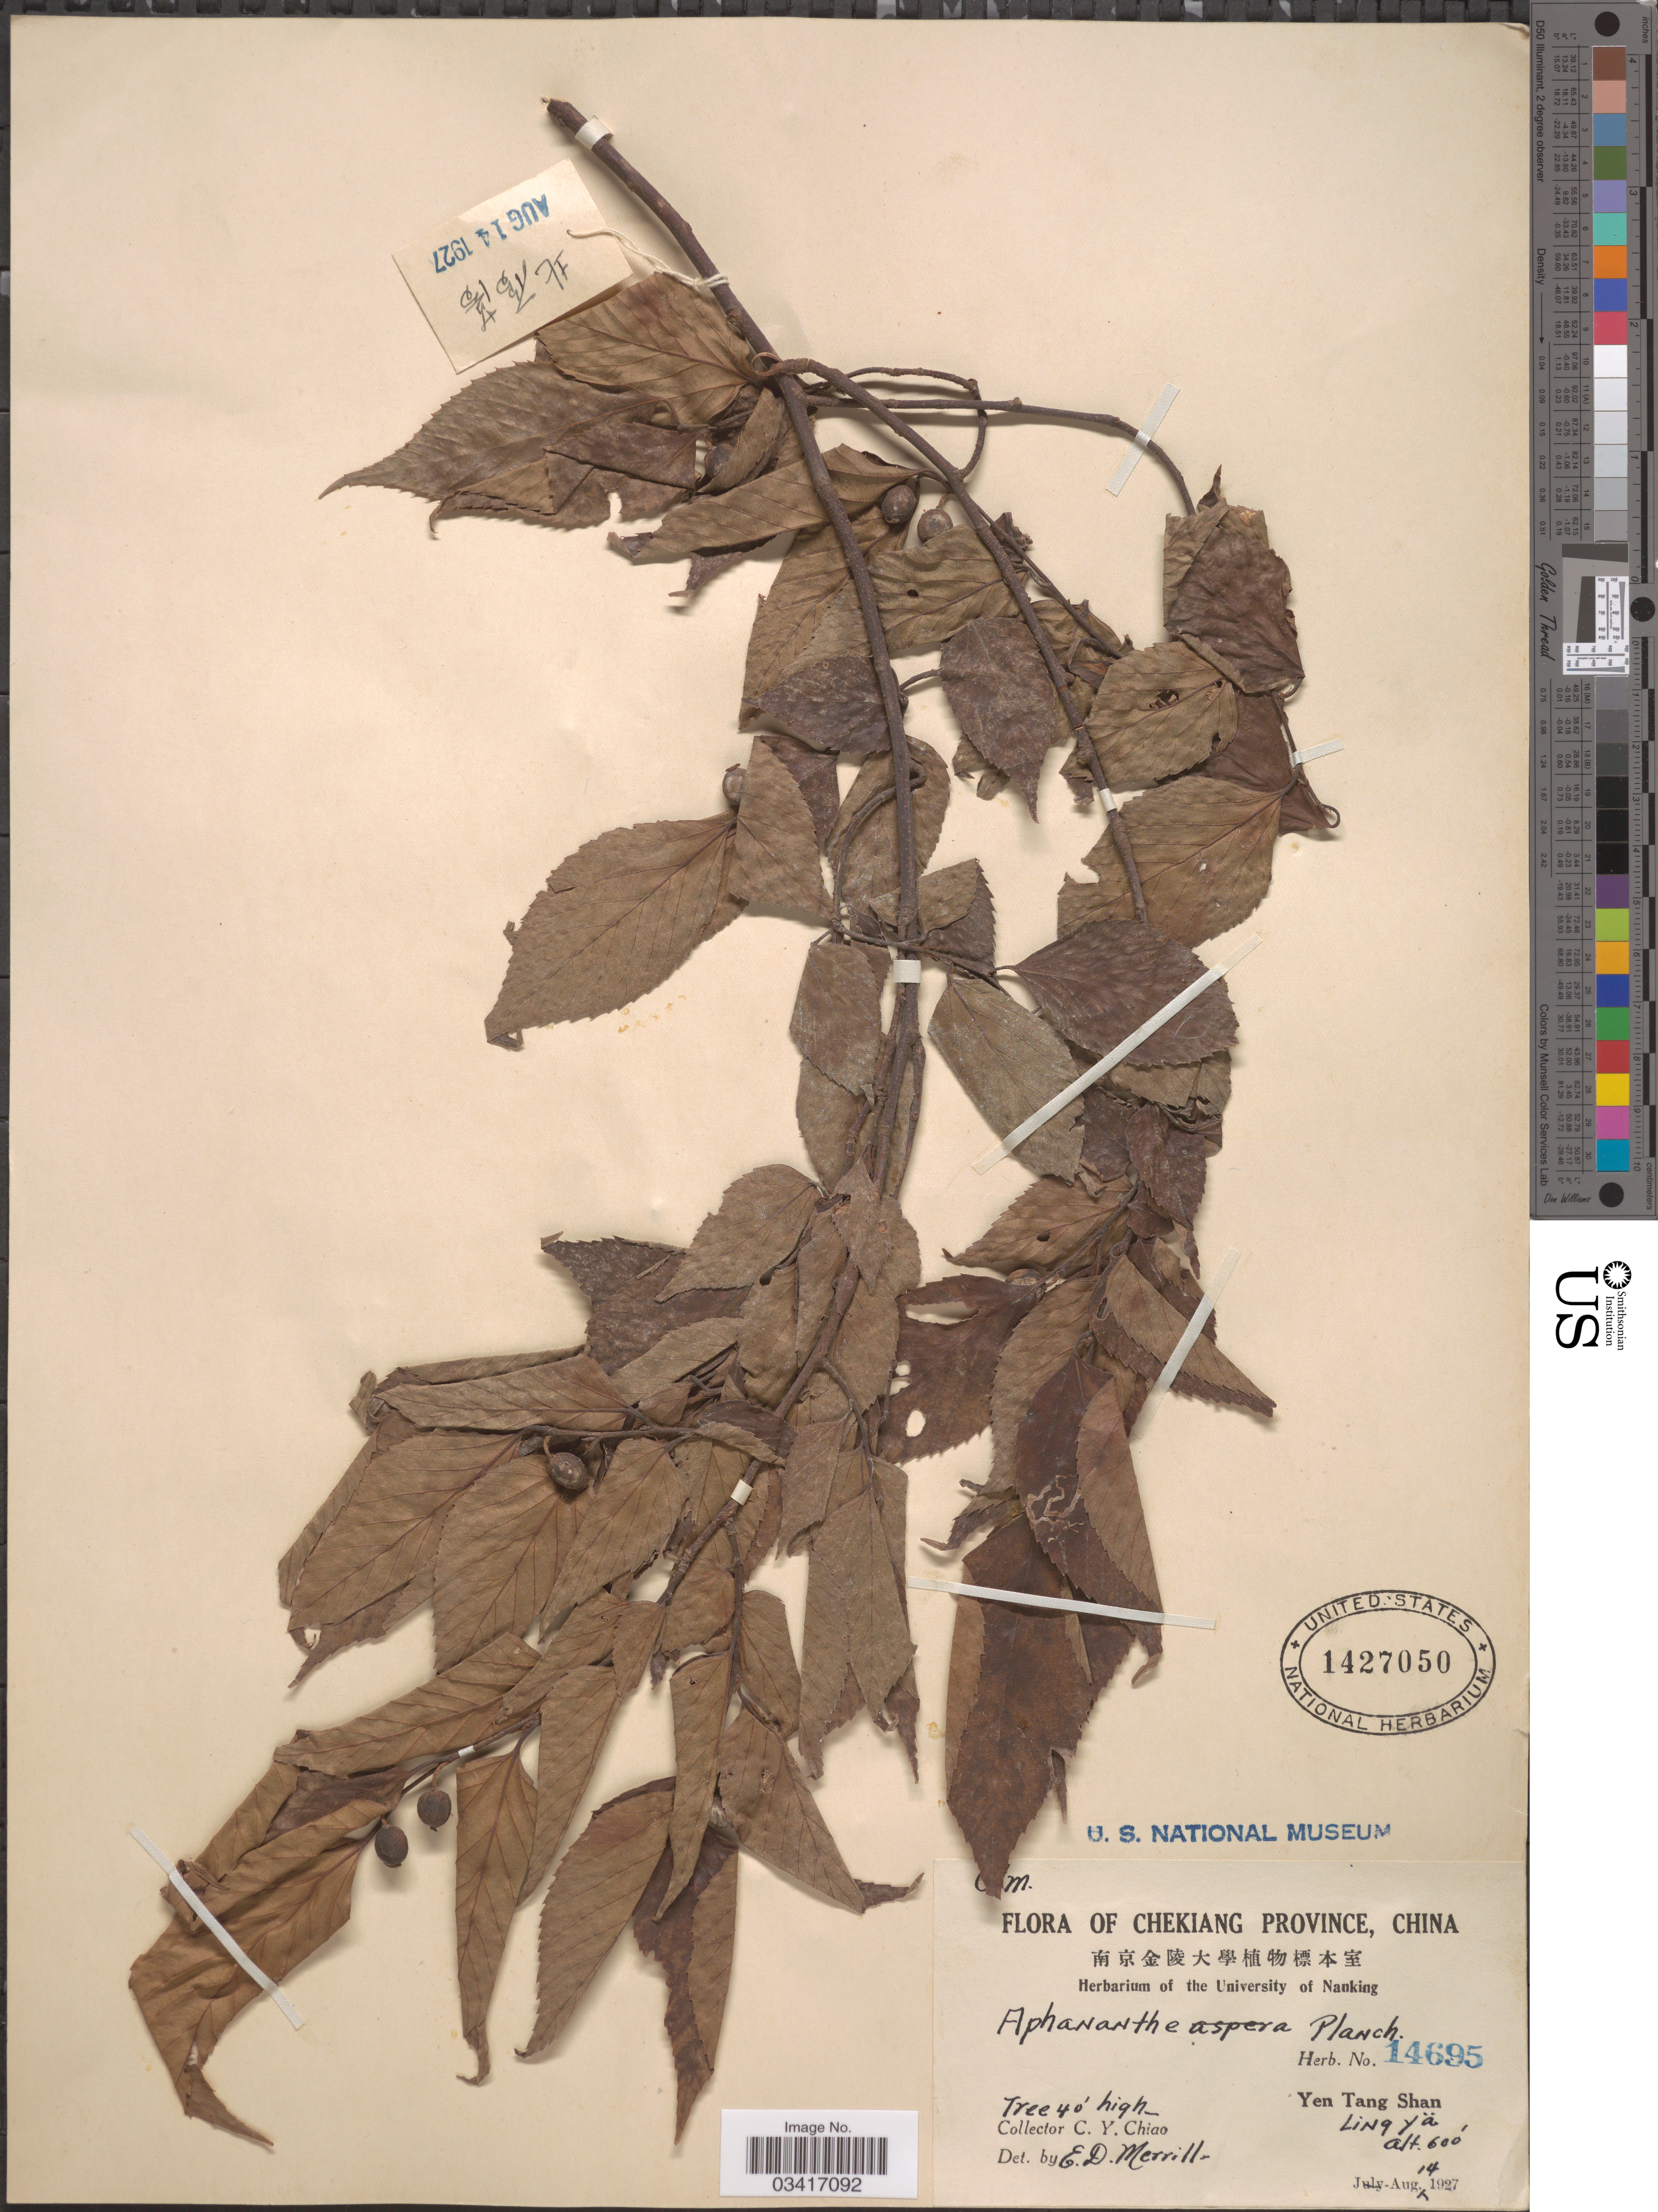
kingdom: Plantae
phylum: Tracheophyta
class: Magnoliopsida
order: Rosales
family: Cannabaceae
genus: Aphananthe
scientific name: Aphananthe aspera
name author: Planch.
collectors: C. Y. Chiao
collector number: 14695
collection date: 1927-08-14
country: China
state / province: Zhejiang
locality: Chekiang Province. Yen Tang Shan. Ling Yä.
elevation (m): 183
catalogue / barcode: US 1427050